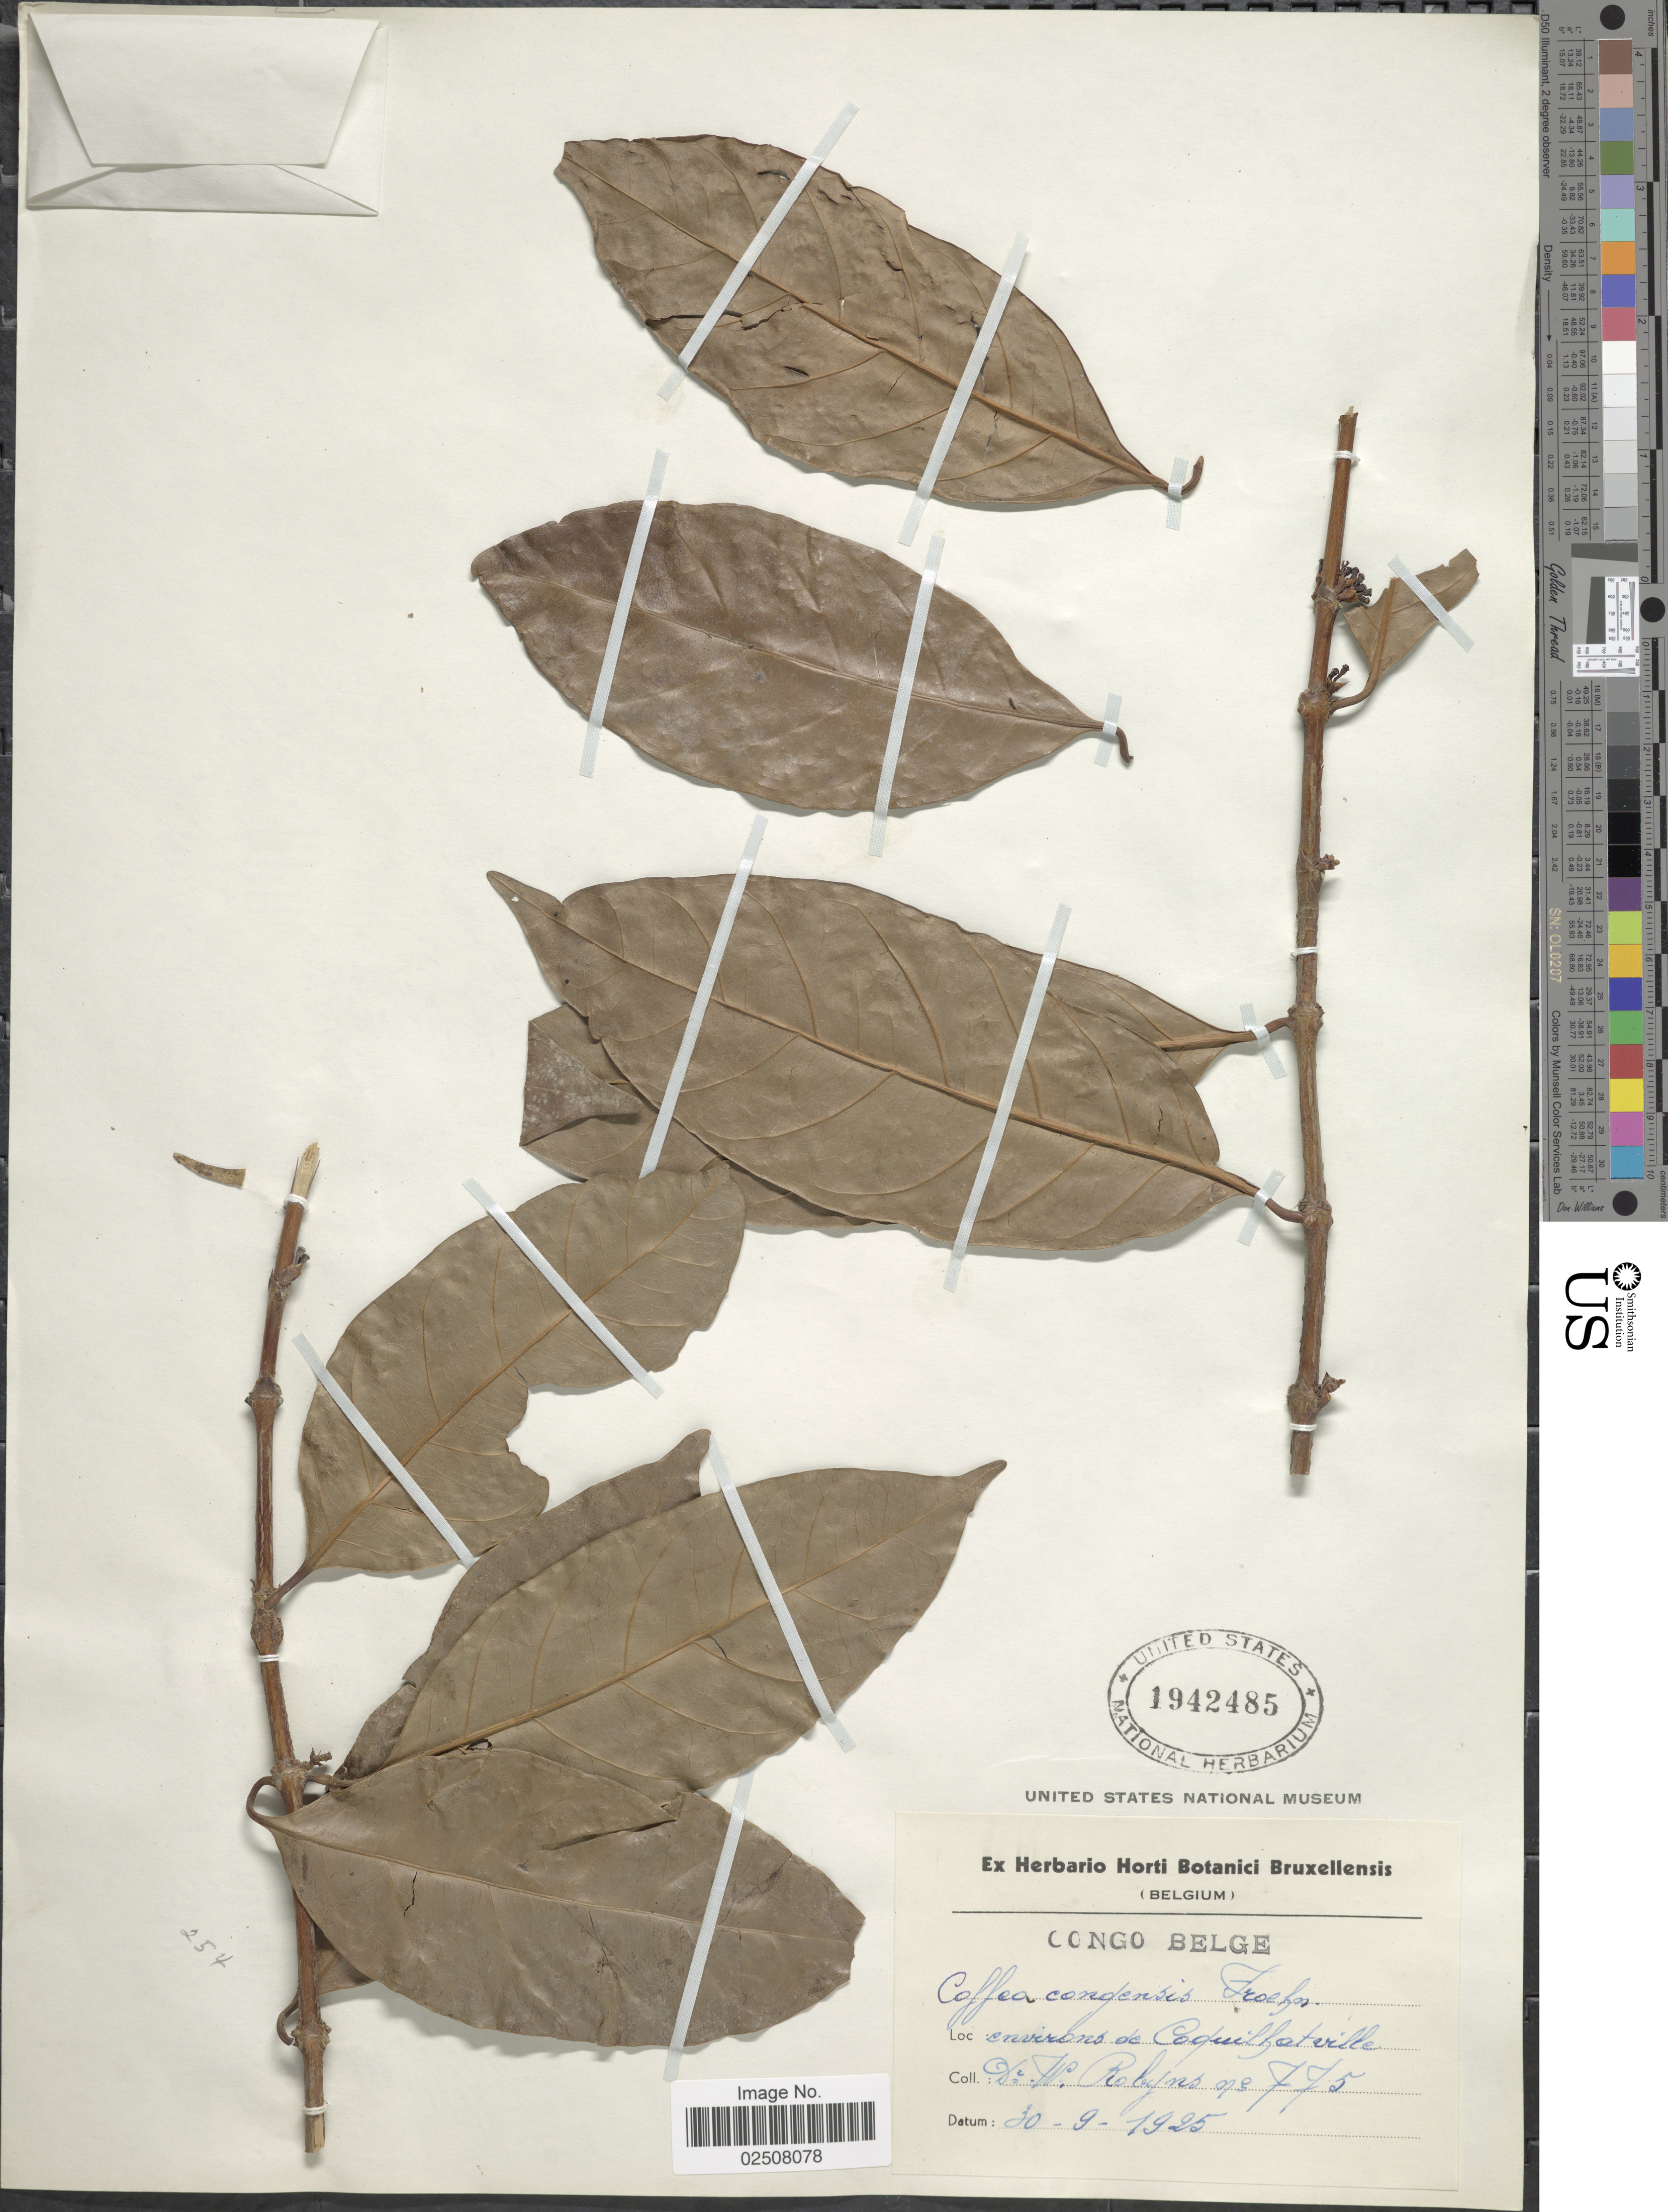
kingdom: Plantae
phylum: Tracheophyta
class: Magnoliopsida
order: Gentianales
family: Rubiaceae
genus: Coffea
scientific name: Coffea congensis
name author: A. Froehner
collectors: W. Robyns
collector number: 775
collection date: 1925-09-30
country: Congo, Democratic Republic of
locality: Congo Belge, environs de Coquilhaterille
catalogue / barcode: US 1942485